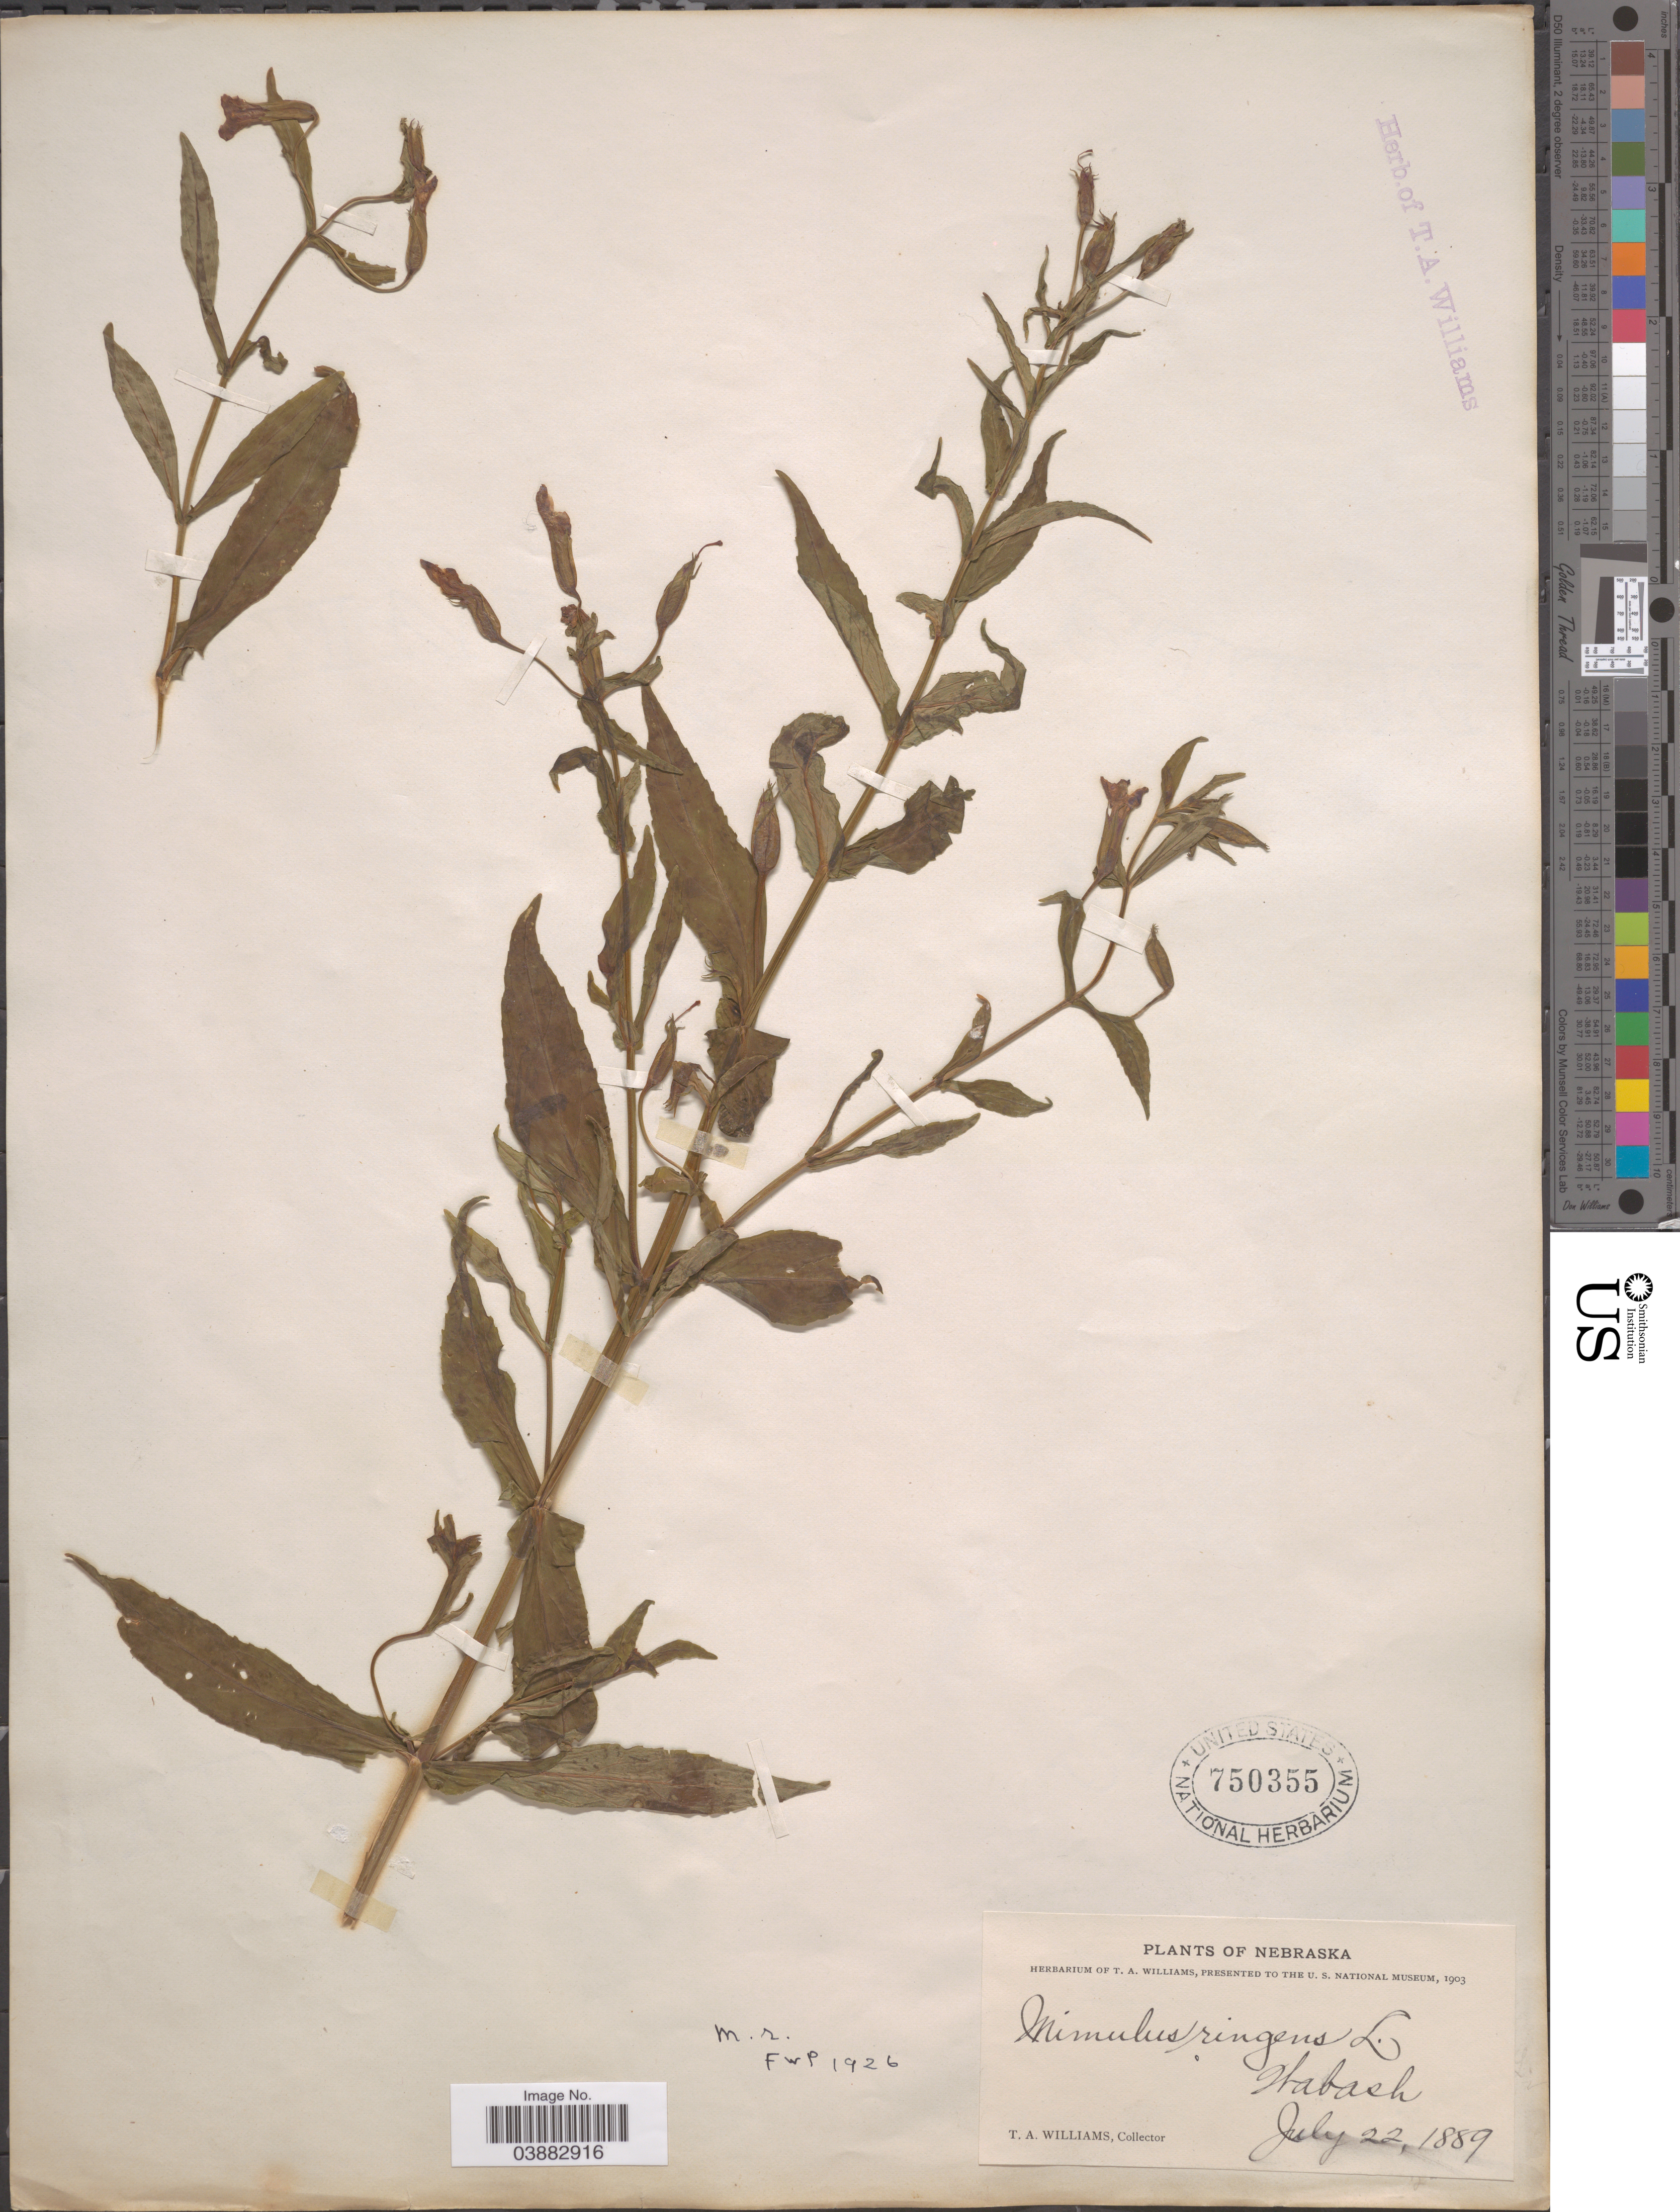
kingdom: Plantae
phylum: Tracheophyta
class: Magnoliopsida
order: Lamiales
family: Phrymaceae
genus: Mimulus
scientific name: Mimulus ringens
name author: L.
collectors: T. Williams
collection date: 1889-07-22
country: United States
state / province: Nebraska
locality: Wabash.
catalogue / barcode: US 750355